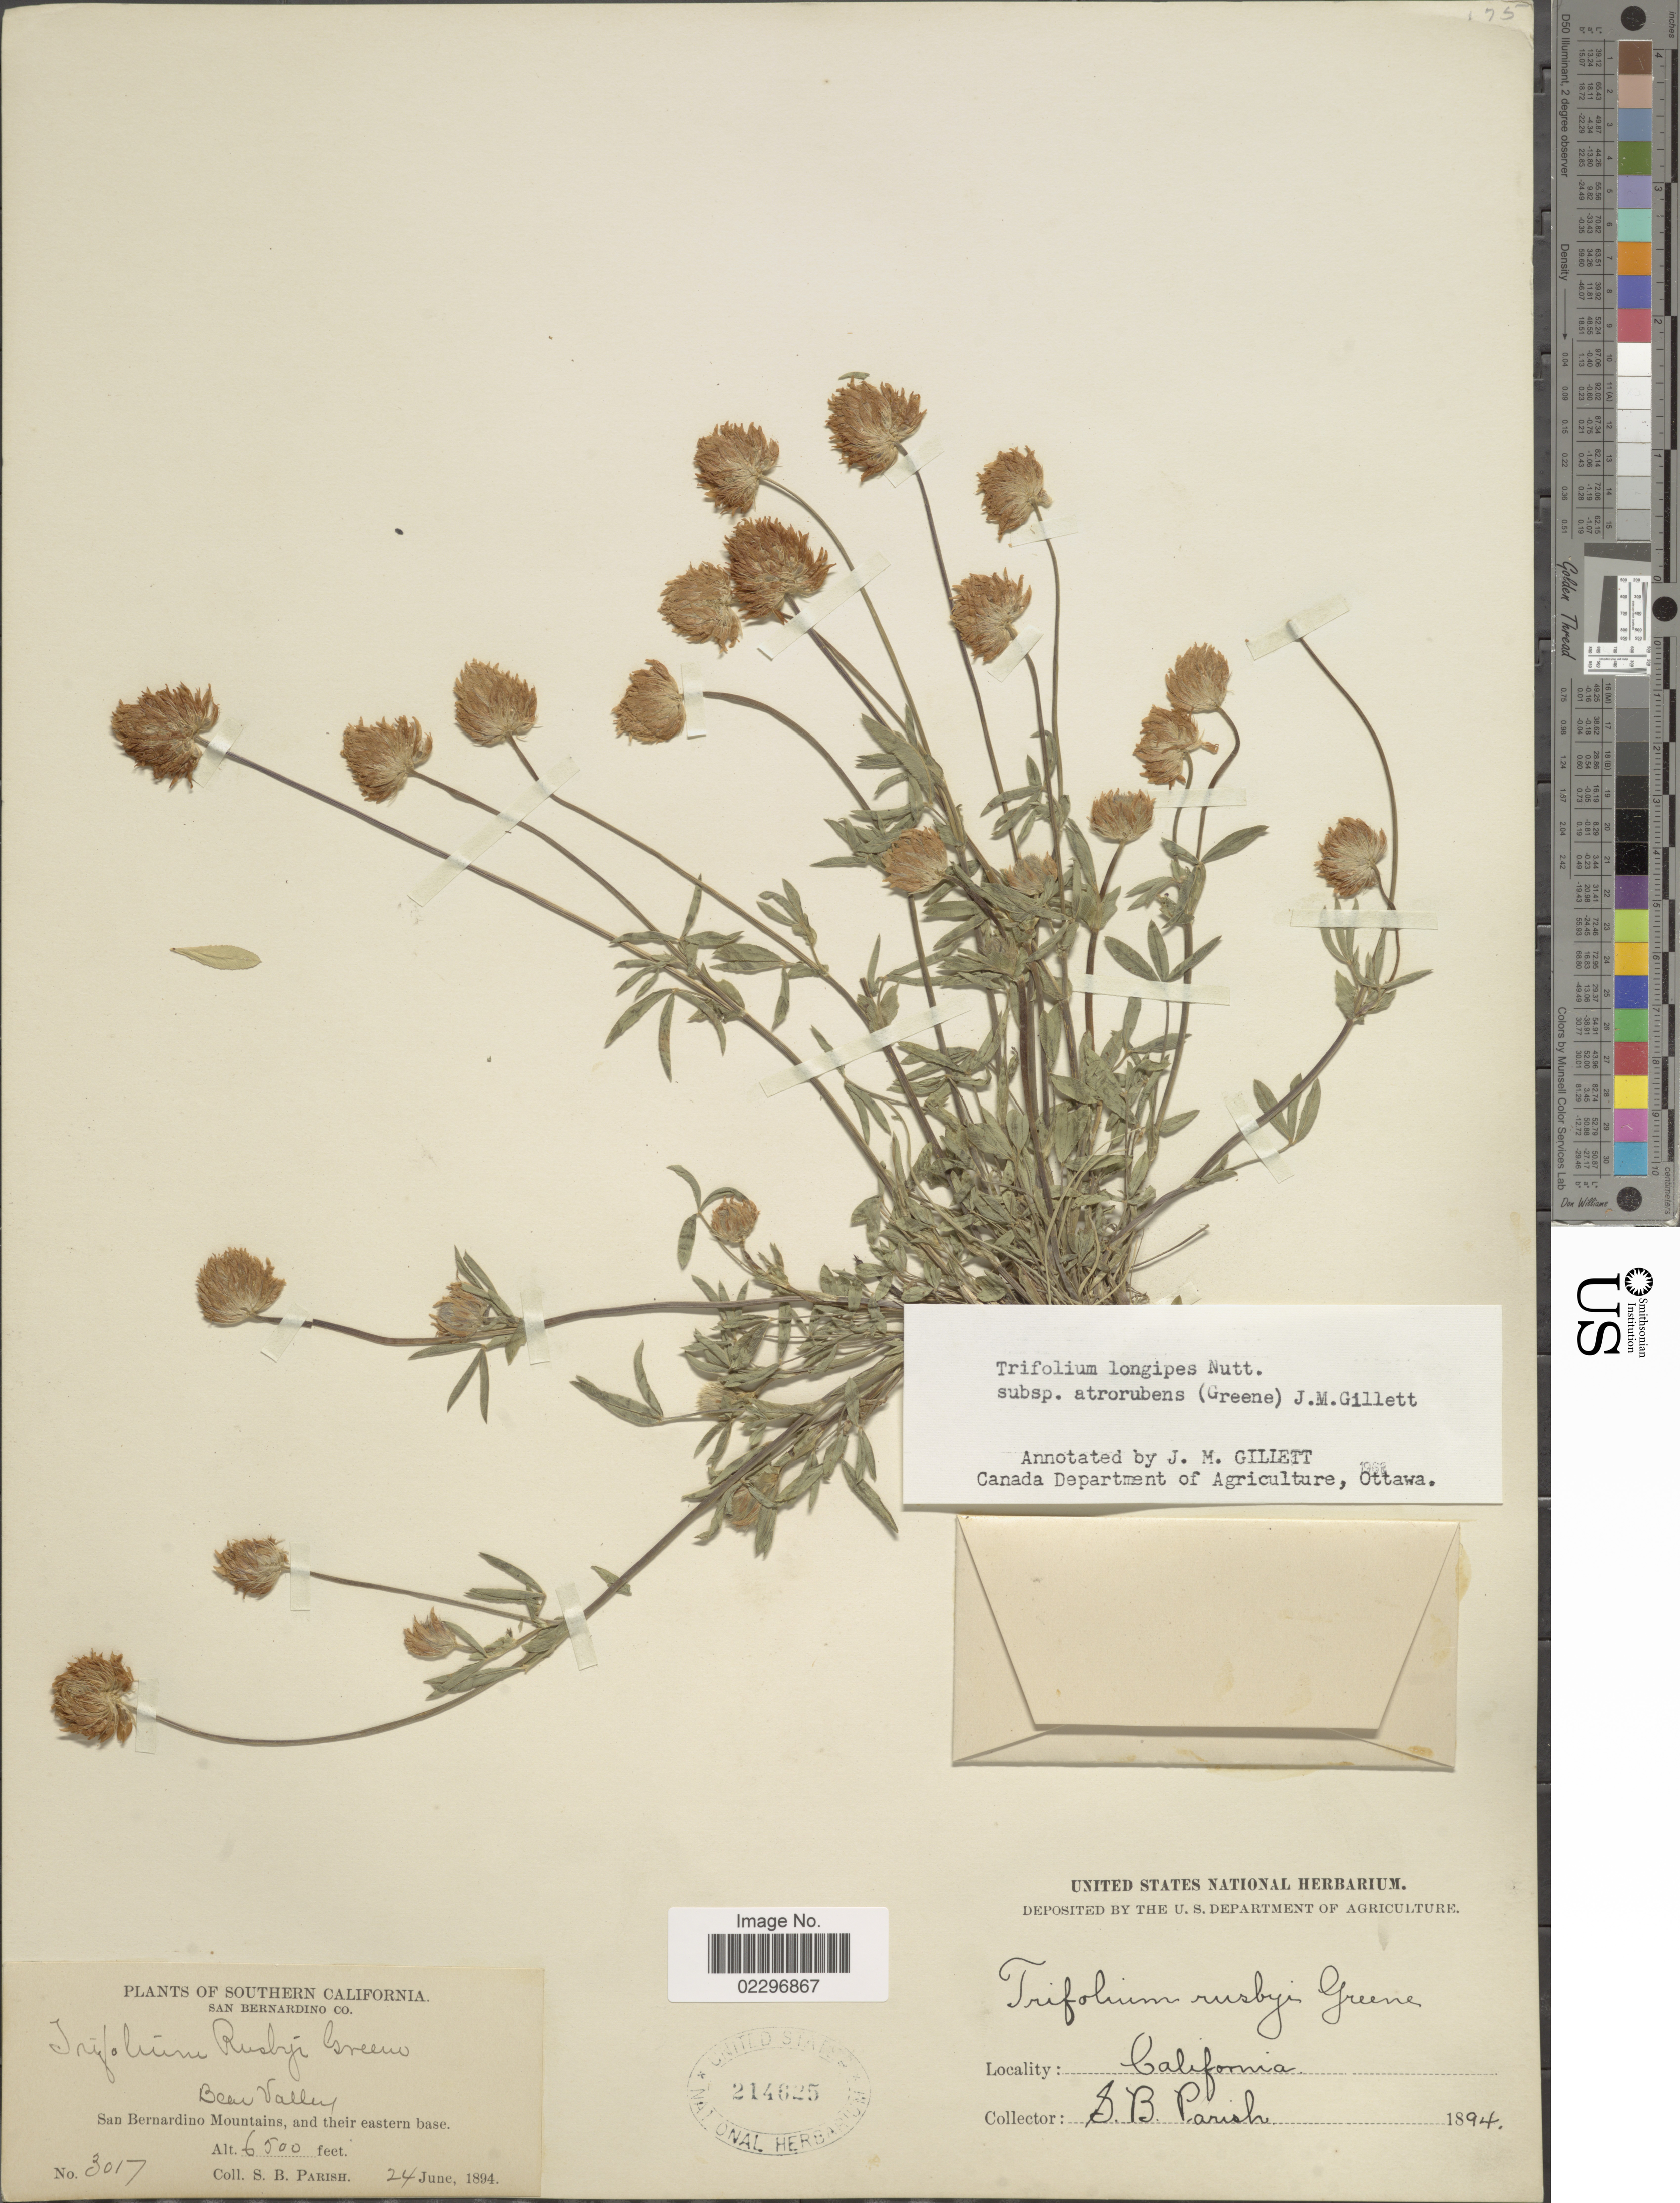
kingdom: Plantae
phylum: Tracheophyta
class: Magnoliopsida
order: Fabales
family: Fabaceae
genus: Trifolium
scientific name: Trifolium longipes subsp. atrorubens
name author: (Greene) J.M. Gillett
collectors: S. B. Parish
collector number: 3017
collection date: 1894-06-24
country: United States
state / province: California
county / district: San Bernardino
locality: San Bernardino Co, San Bernardino Co, Bear Valley, San Bernardino Mountains, and their eastern base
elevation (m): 1981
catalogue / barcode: US 214625